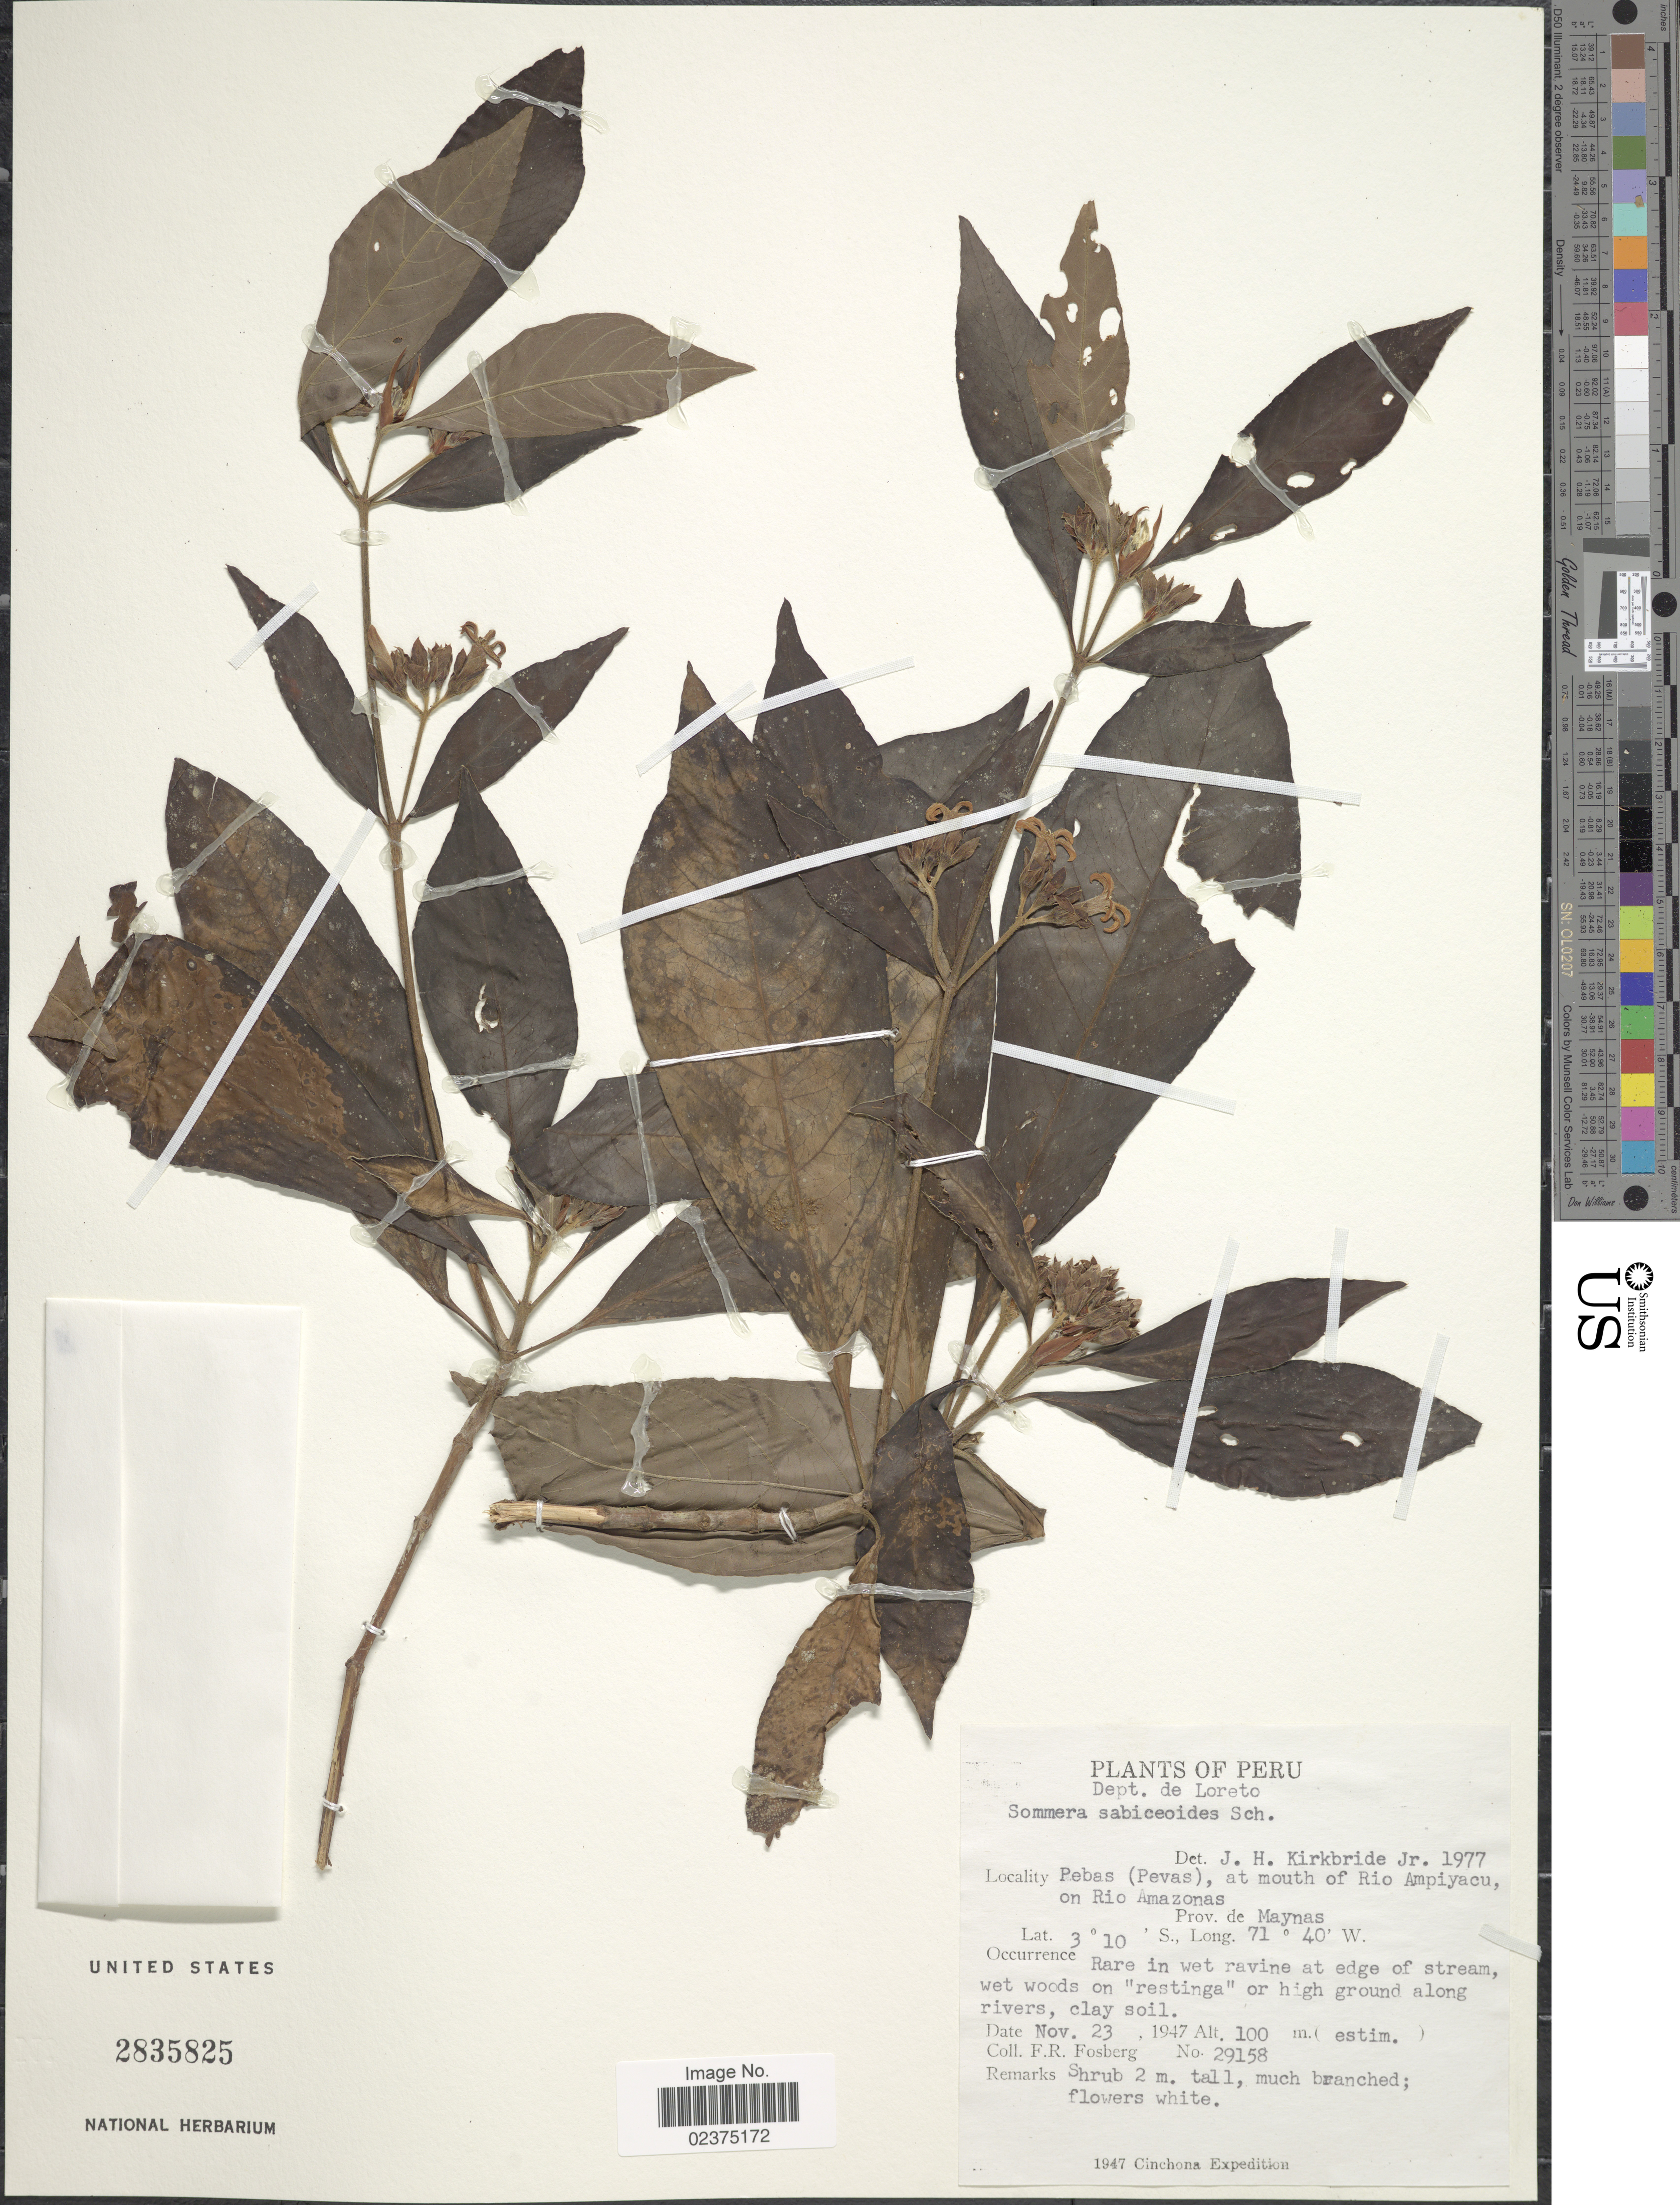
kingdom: Plantae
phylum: Tracheophyta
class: Magnoliopsida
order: Gentianales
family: Rubiaceae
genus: Sommera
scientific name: Sommera sabiceoides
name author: K. Schum.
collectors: F. R. Fosberg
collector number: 29158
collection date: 1947-11-23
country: Peru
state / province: Loreto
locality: Dept. de Loreto, Pebas (Pevas), at mouth of Rio Ampiyacu, on Rio Amazonas, Prov. de Maynas, Rare in wet ravine at edge of stream, wet woods on 'restinga' or high ground along rivers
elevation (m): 100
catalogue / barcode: US 2835825